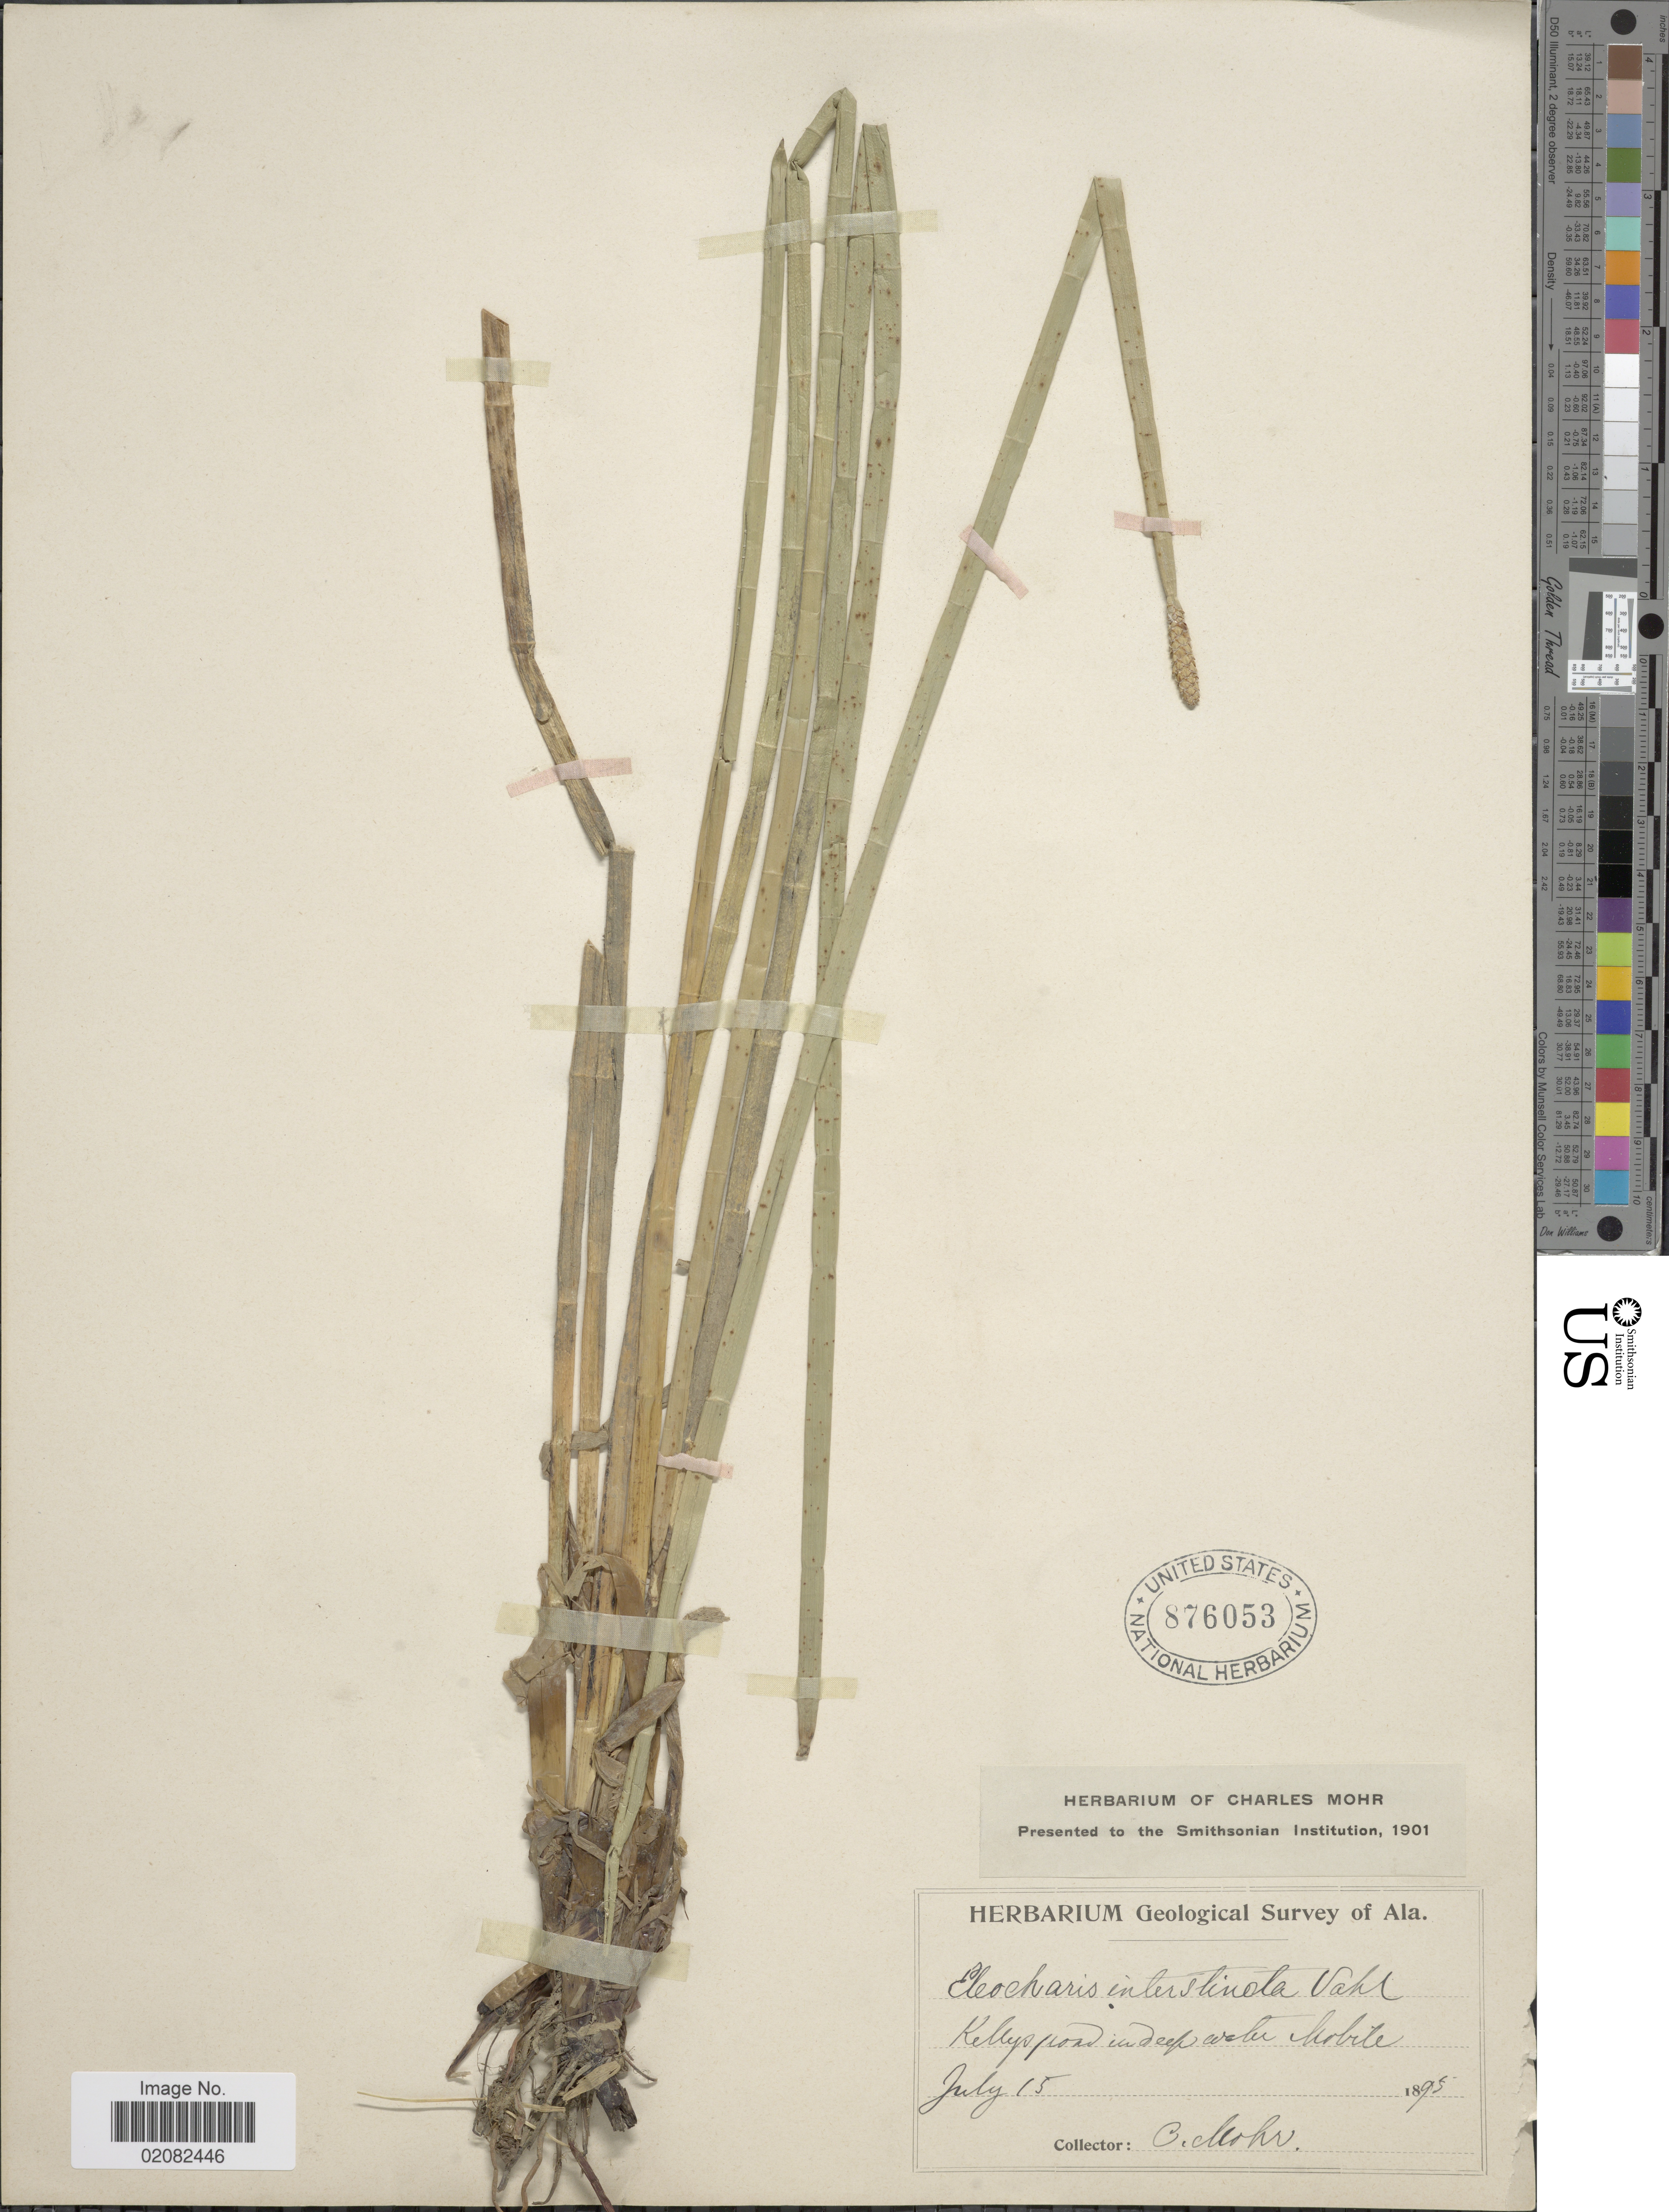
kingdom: Plantae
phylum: Tracheophyta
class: Liliopsida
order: Poales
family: Cyperaceae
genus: Eleocharis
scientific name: Eleocharis equisetoides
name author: (Elliott) Torr.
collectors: C. T. Mohr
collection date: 1895-07-15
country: United States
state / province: Alabama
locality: Kellys Pond, Mobile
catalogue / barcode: US 876053